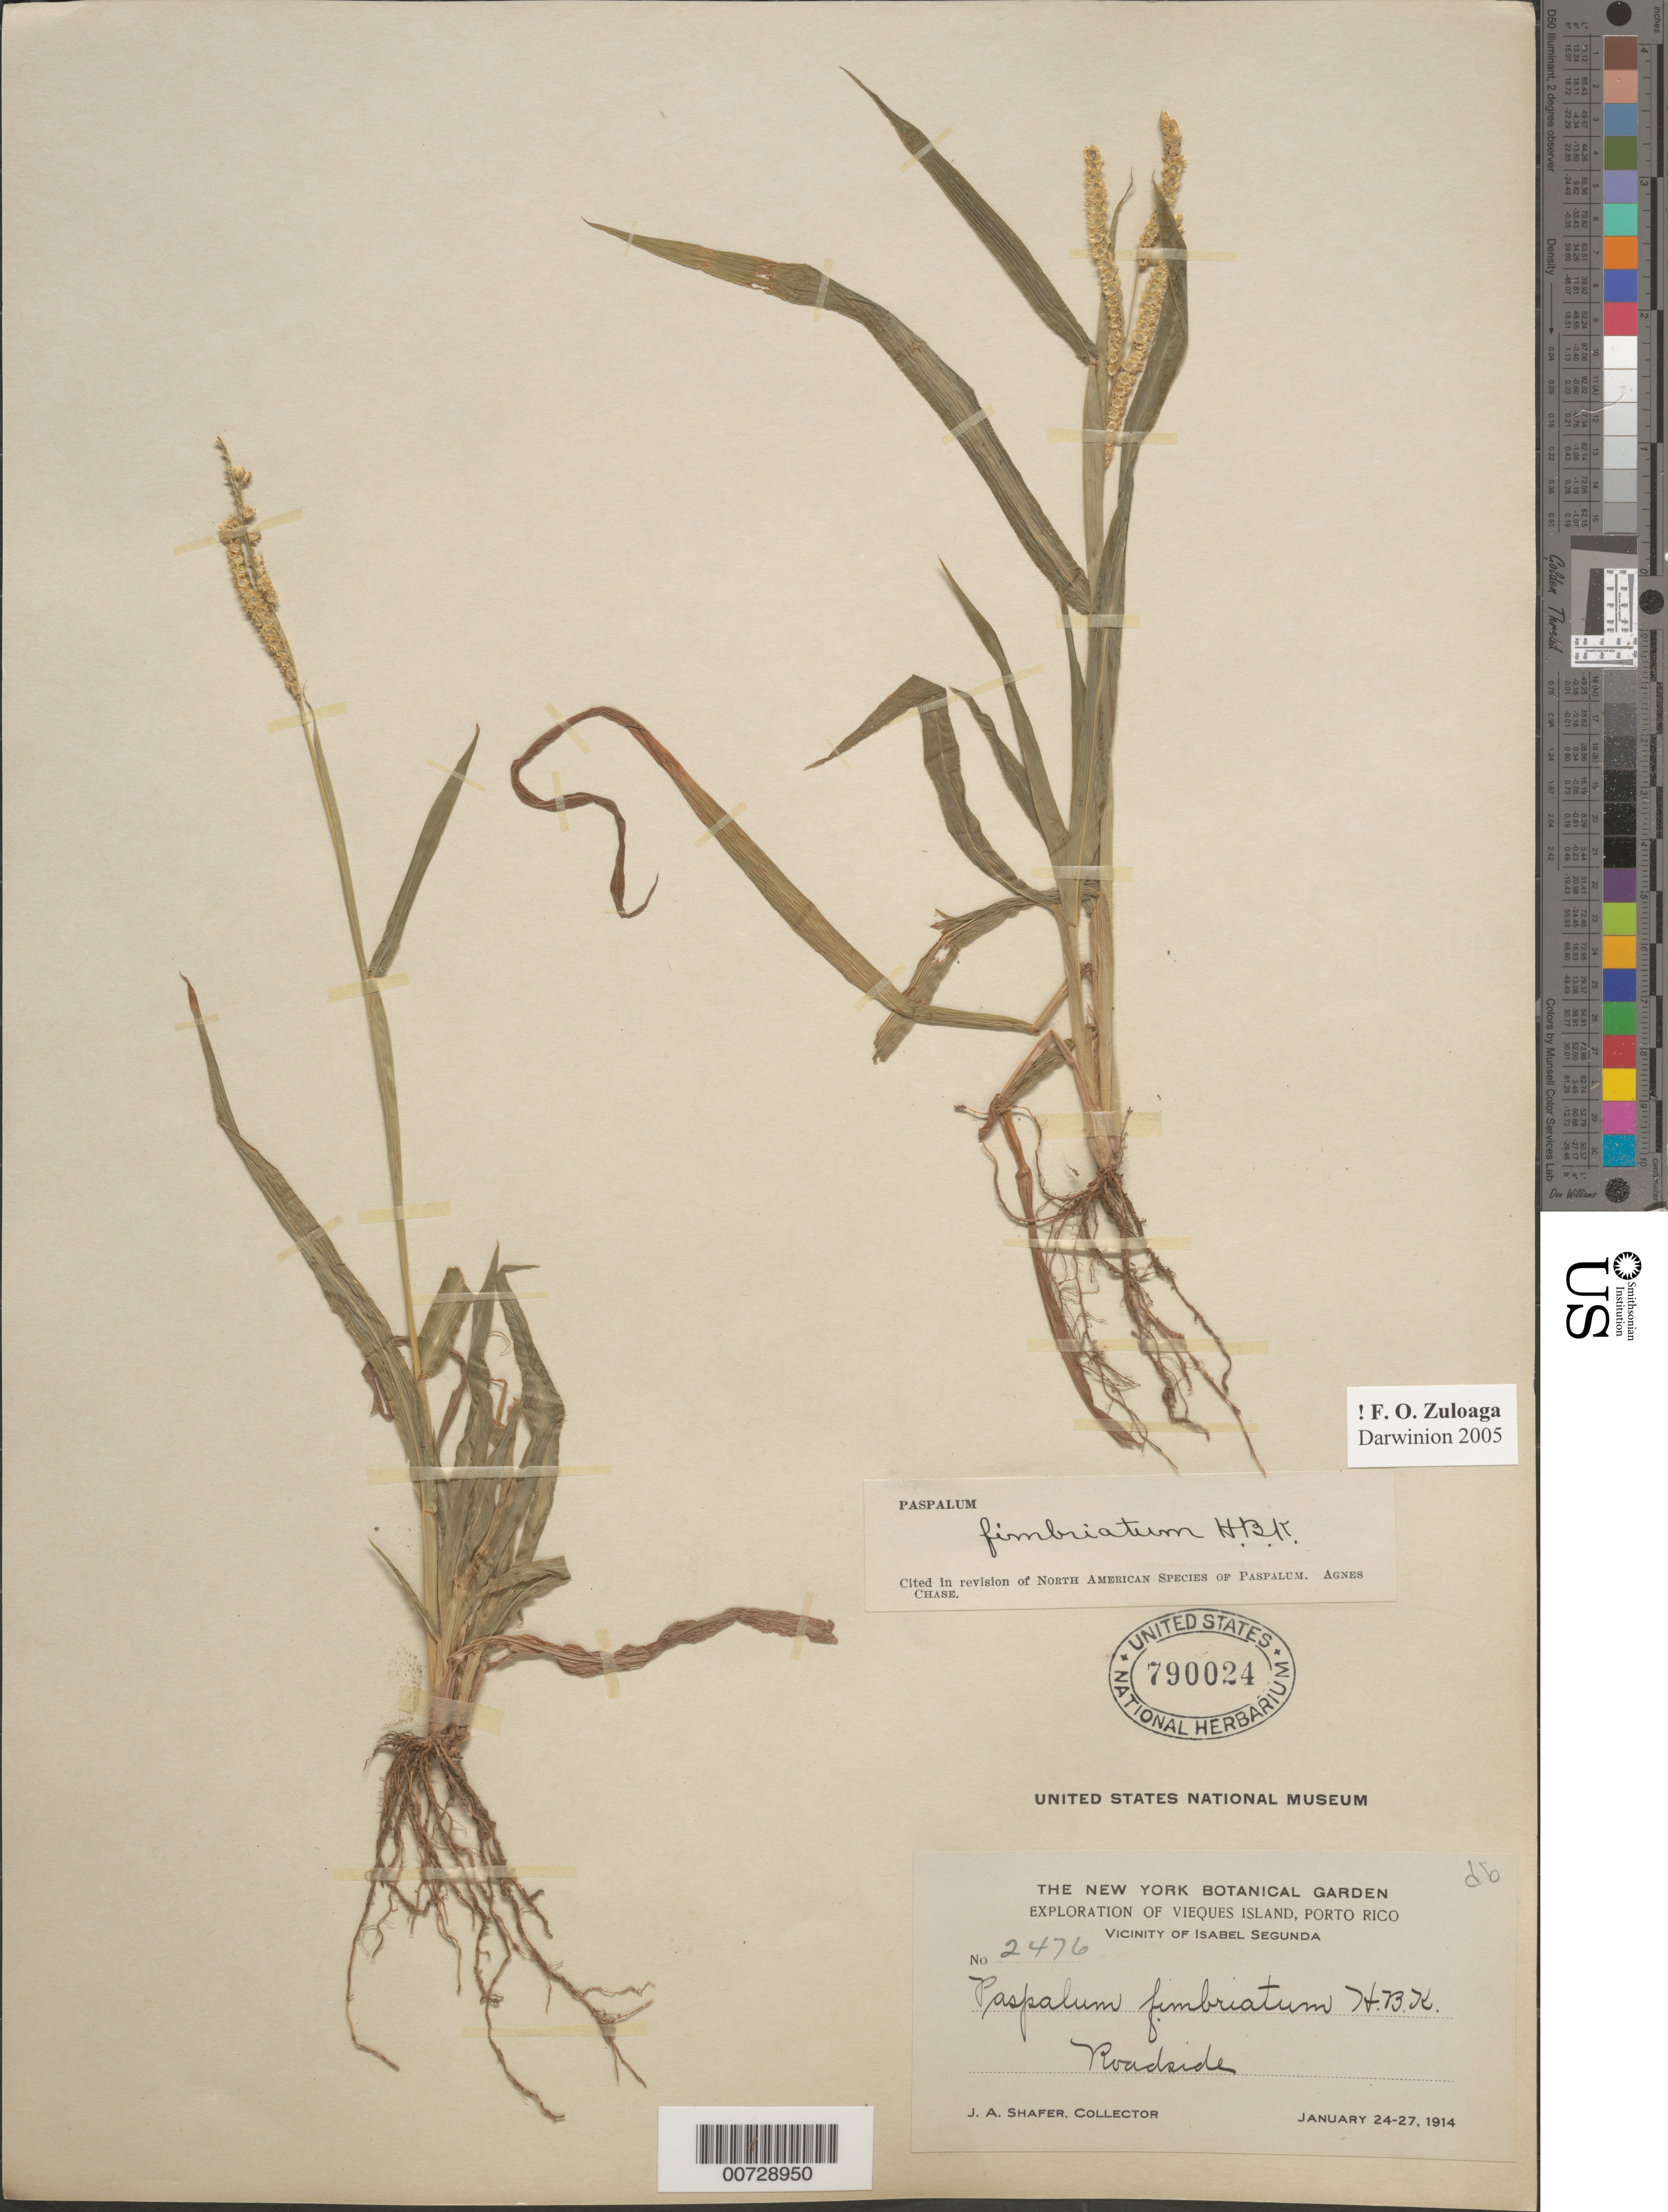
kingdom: Plantae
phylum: Tracheophyta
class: Liliopsida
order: Poales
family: Poaceae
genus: Paspalum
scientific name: Paspalum fimbriatum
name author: Kunth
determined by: Chase, [M.] Agnes, (US)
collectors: J. A. Shafer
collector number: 2476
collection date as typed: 24 Jan 1914 to 27 Jan 1914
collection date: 1914-01-24/1914-01-27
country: Puerto Rico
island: Vieques I.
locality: Isabel Segunda, vic of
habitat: Roadside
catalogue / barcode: US 790024